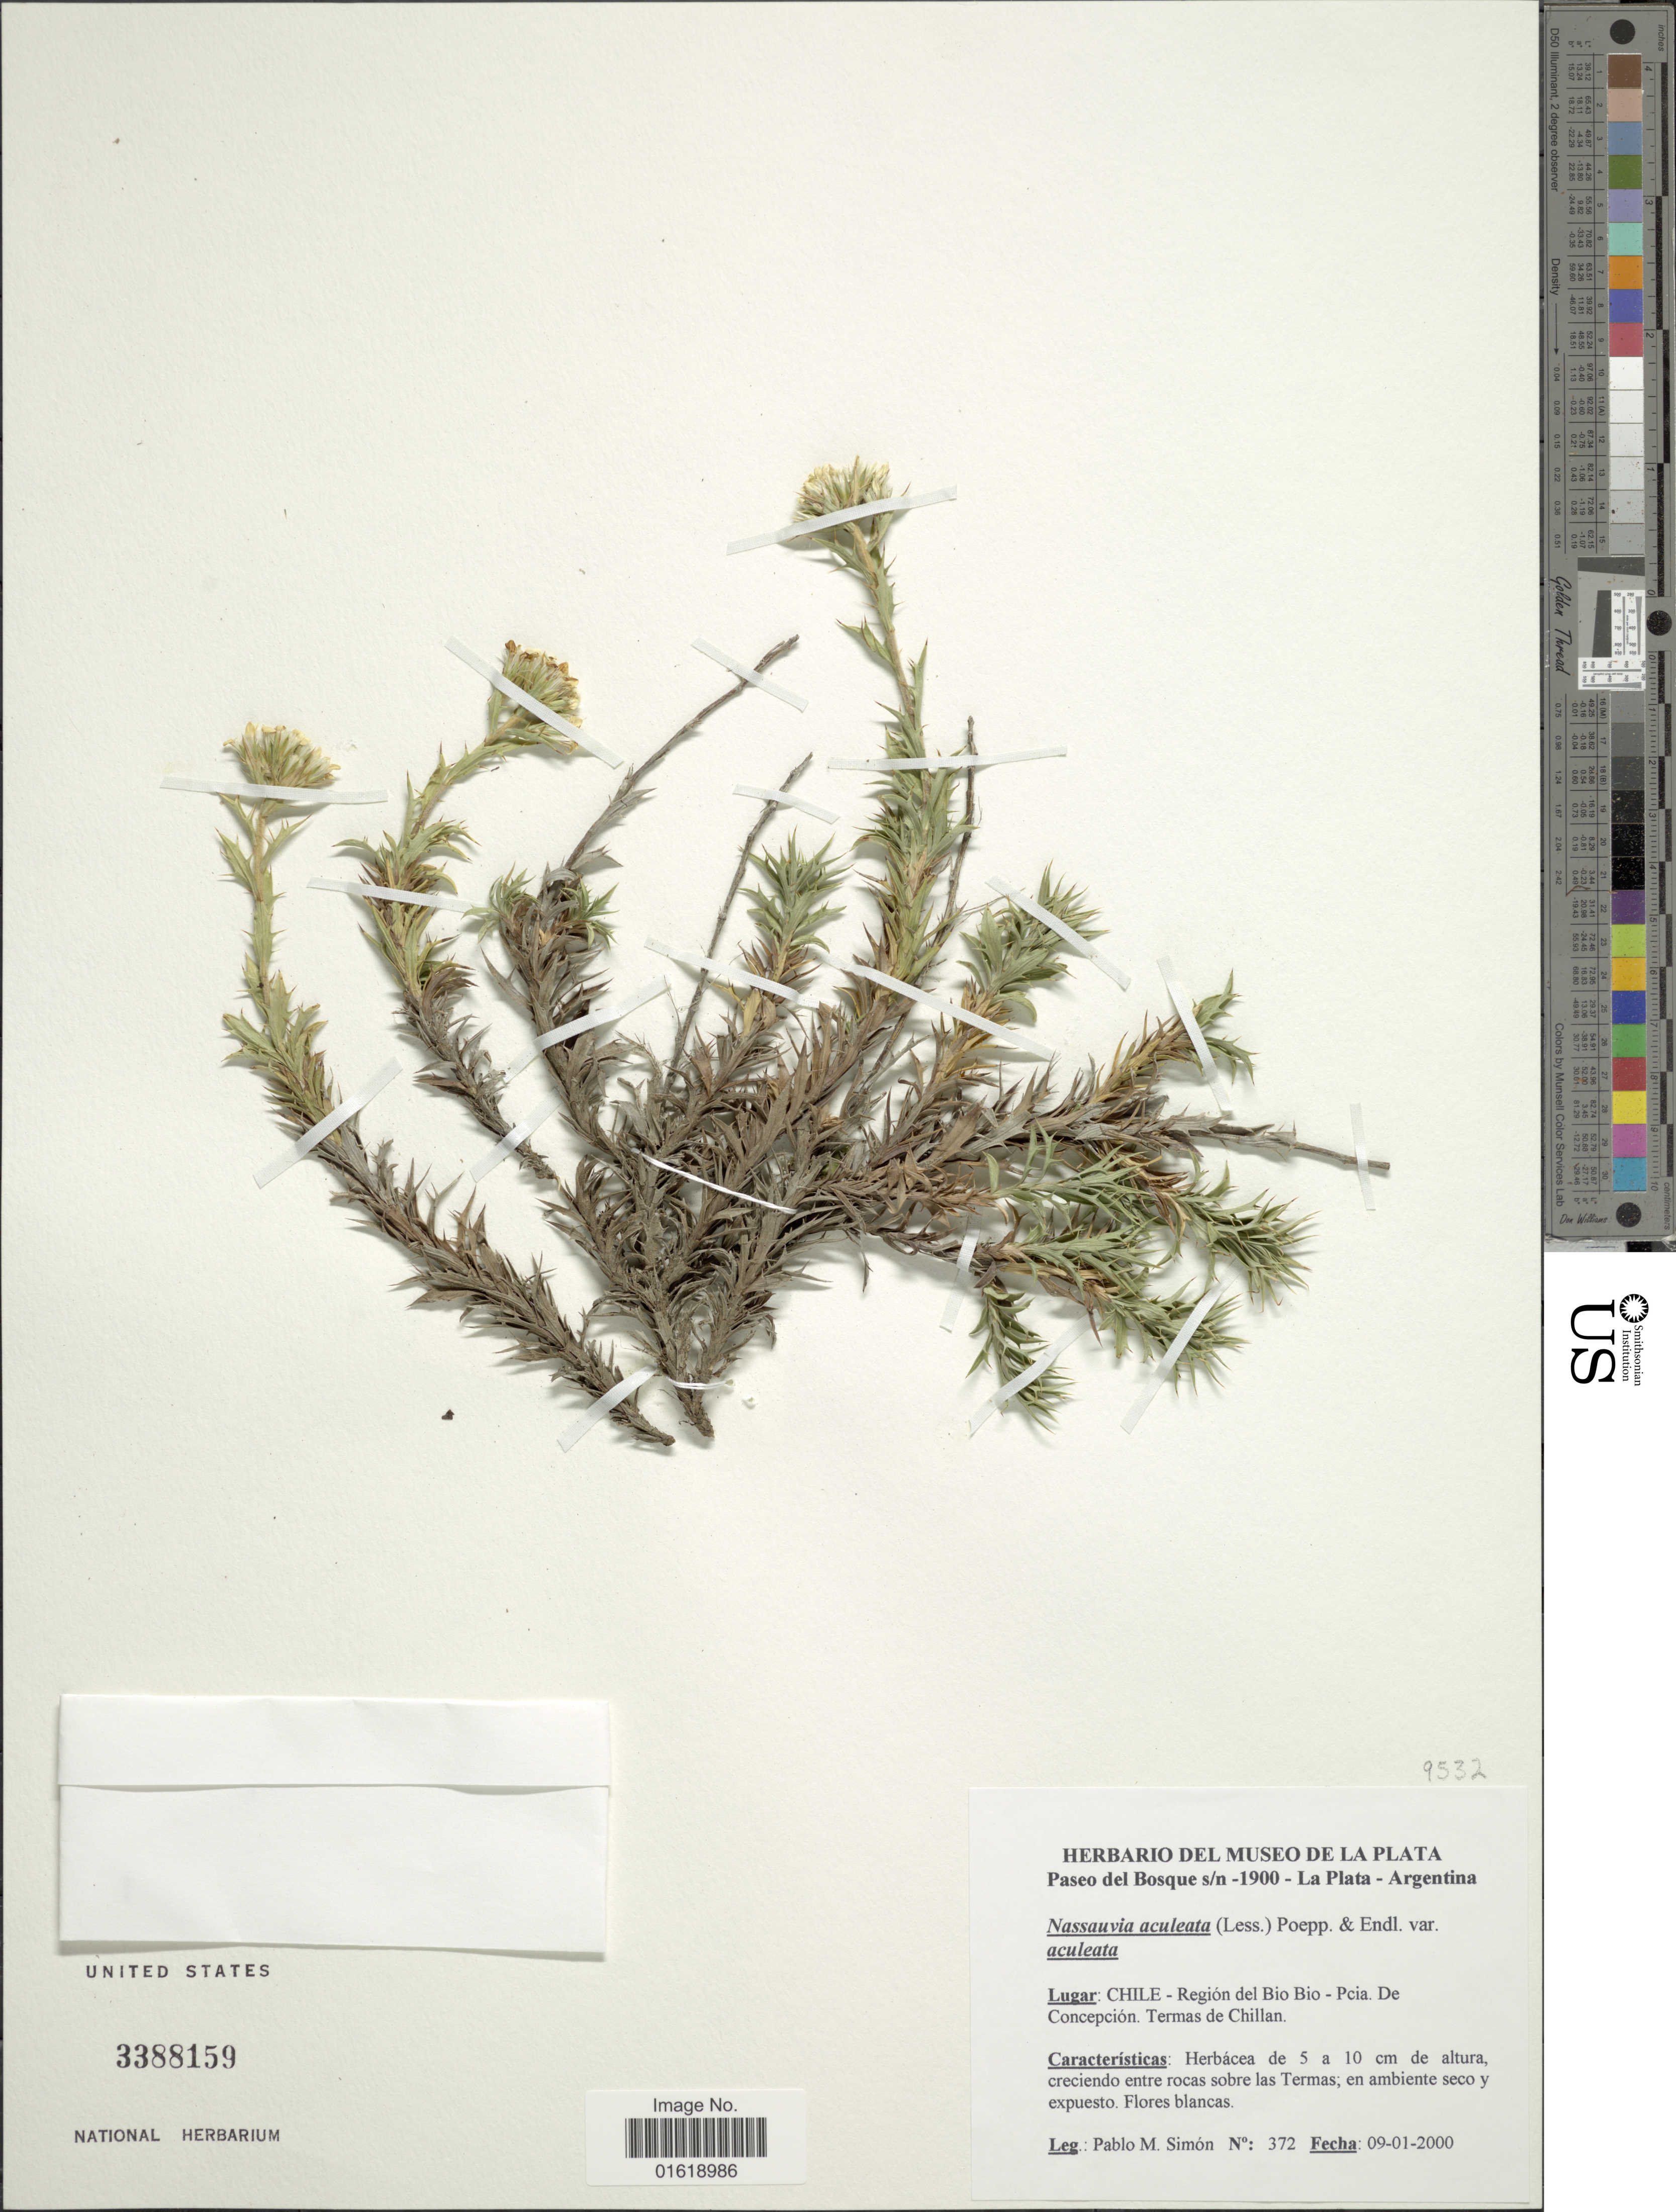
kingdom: Plantae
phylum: Tracheophyta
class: Magnoliopsida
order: Asterales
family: Asteraceae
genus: Nassauvia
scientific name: Nassauvia aculeata var. aculeata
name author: (Less.) Poepp. & Endl.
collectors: P. M. Simón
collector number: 372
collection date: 2000-01-09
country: Chile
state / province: Bio-Bío (VIII)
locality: Chile - Región del Bio Bio - Pcia. De Concepción. Termas de Chillan.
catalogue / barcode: US 3388159